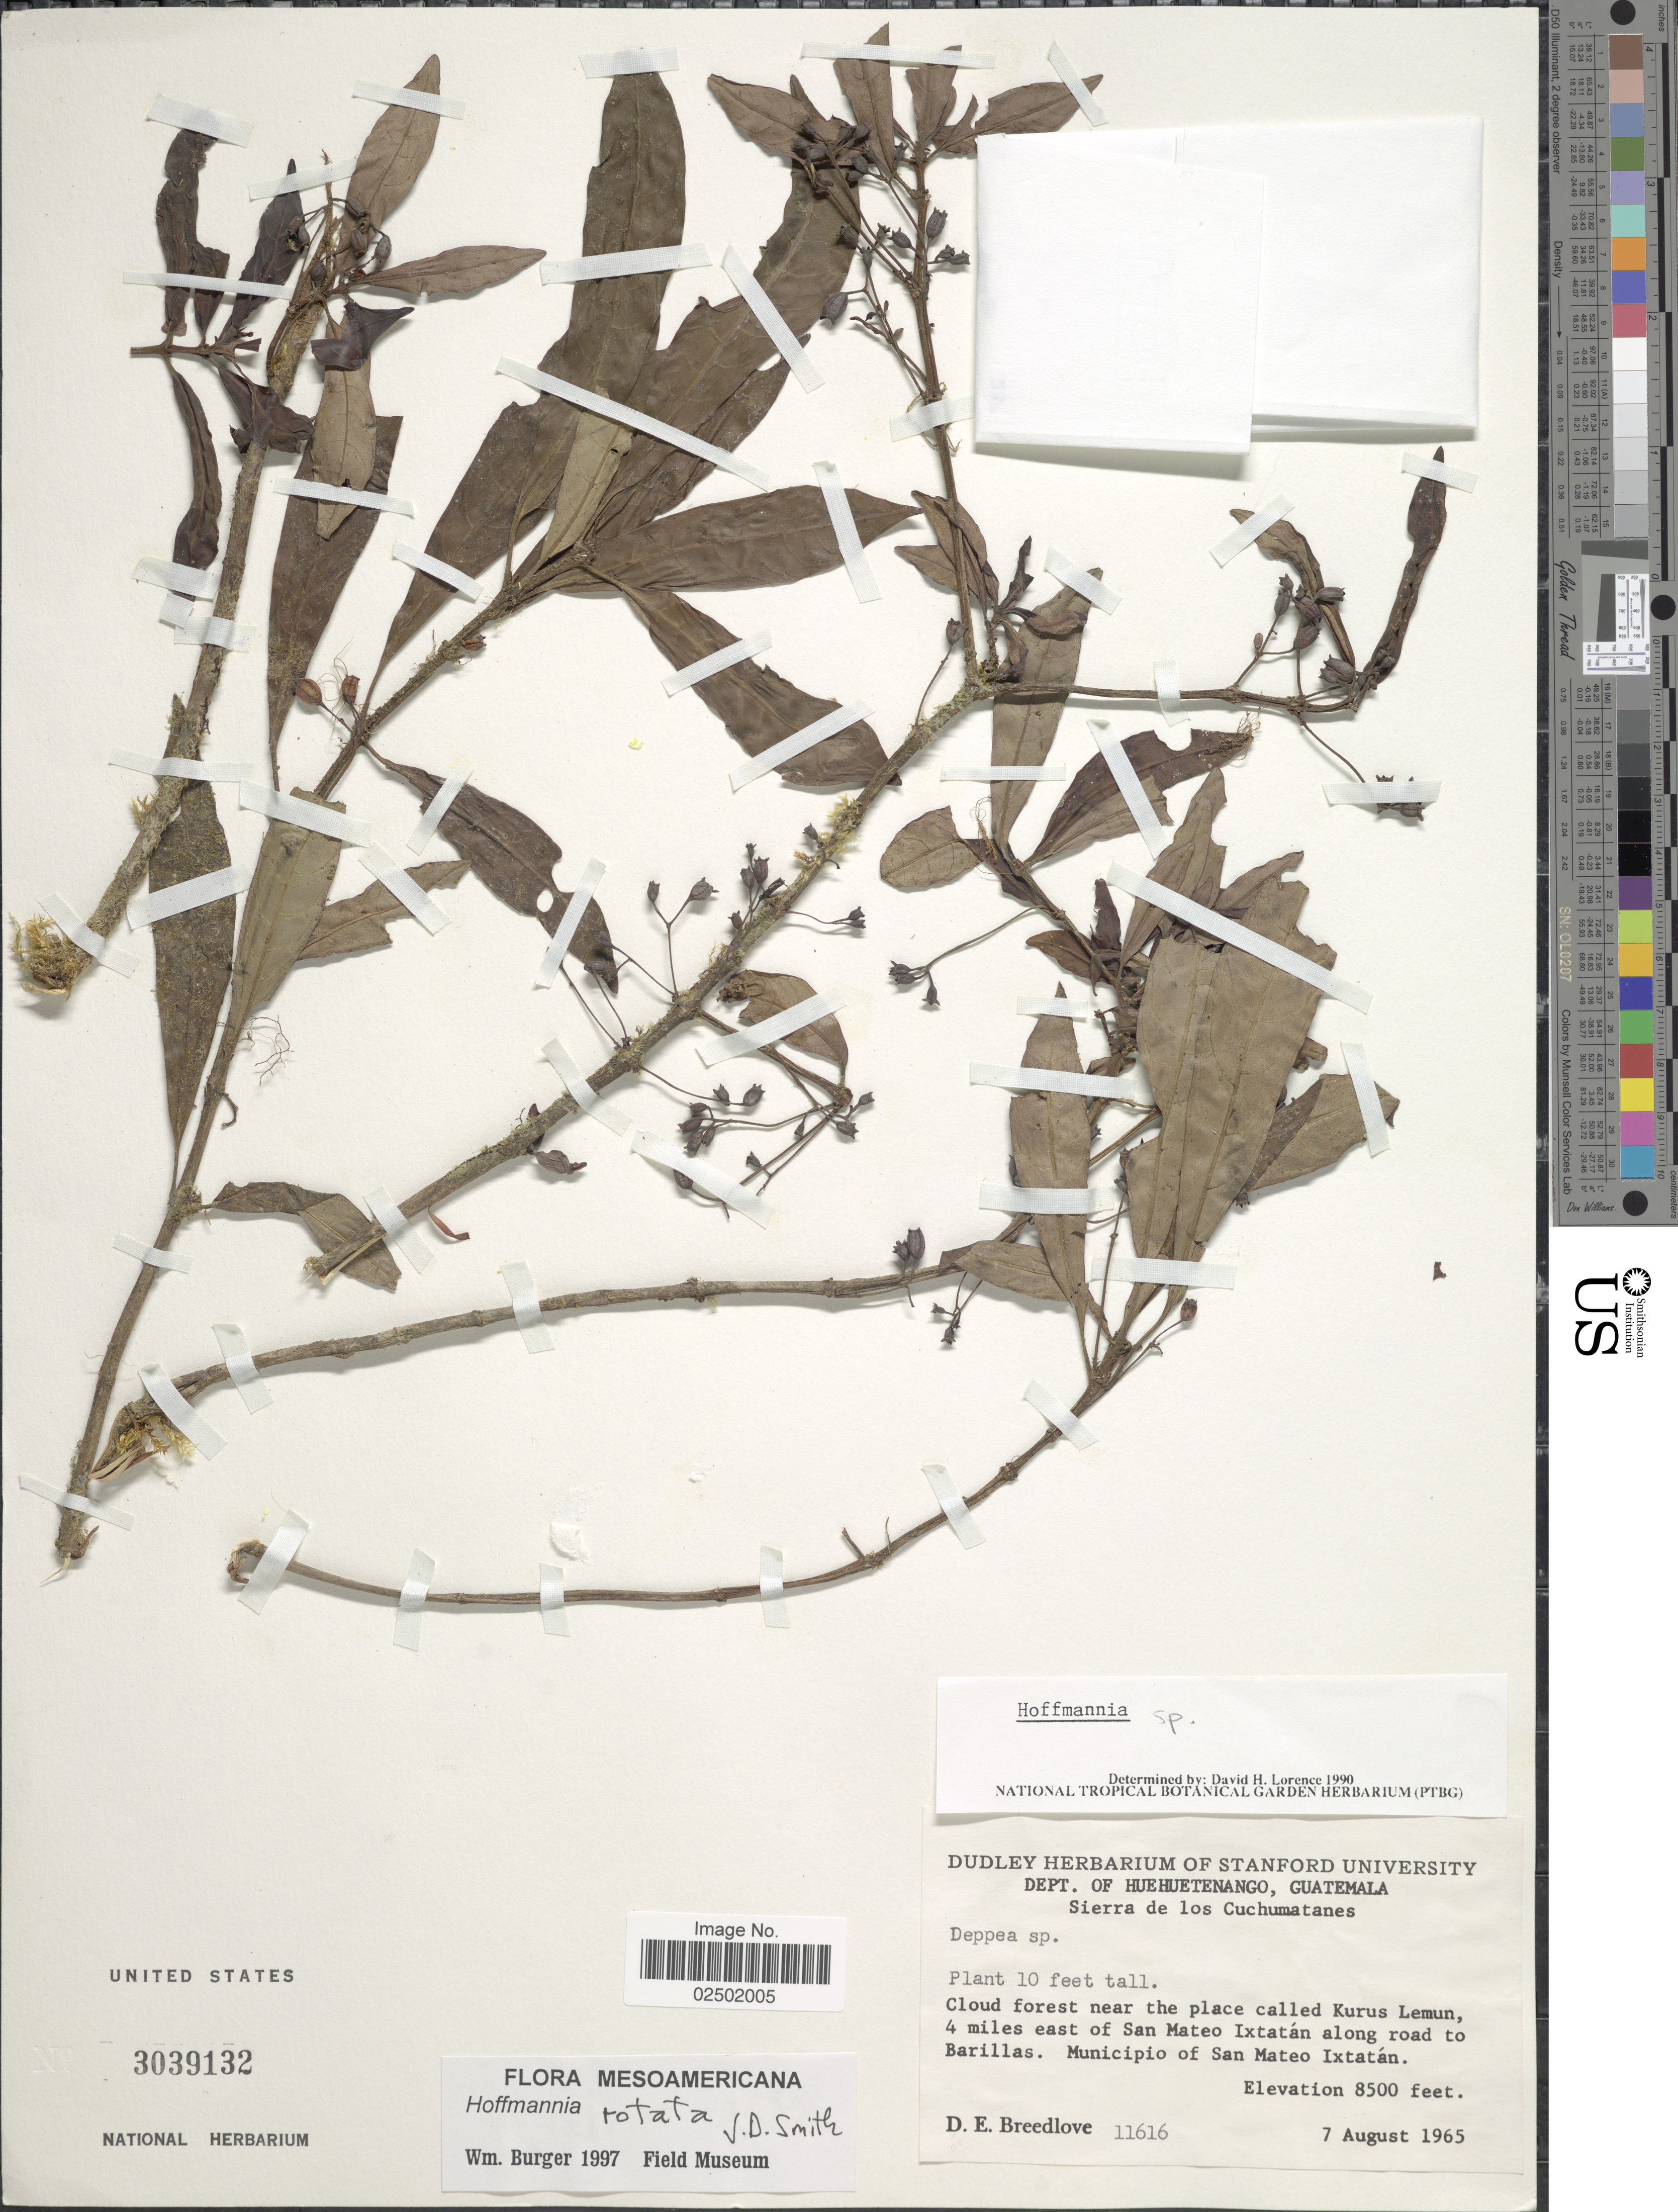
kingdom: Plantae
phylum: Tracheophyta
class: Magnoliopsida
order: Gentianales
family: Rubiaceae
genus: Hoffmannia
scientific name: Hoffmannia rotata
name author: Donn. Sm.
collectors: D. E. Breedlove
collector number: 11616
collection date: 1965-08-07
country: Guatemala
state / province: Huehuetenango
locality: Dept. of Huehuetenango. Sierra de los Cuchumatanes. Cloud forest near the place called Kurus Lemun, 4 miles east of San Mateo Ixtatan along road to Barillas. Municipio of San Mateo Ixtatan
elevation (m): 2591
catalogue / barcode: US 3039132